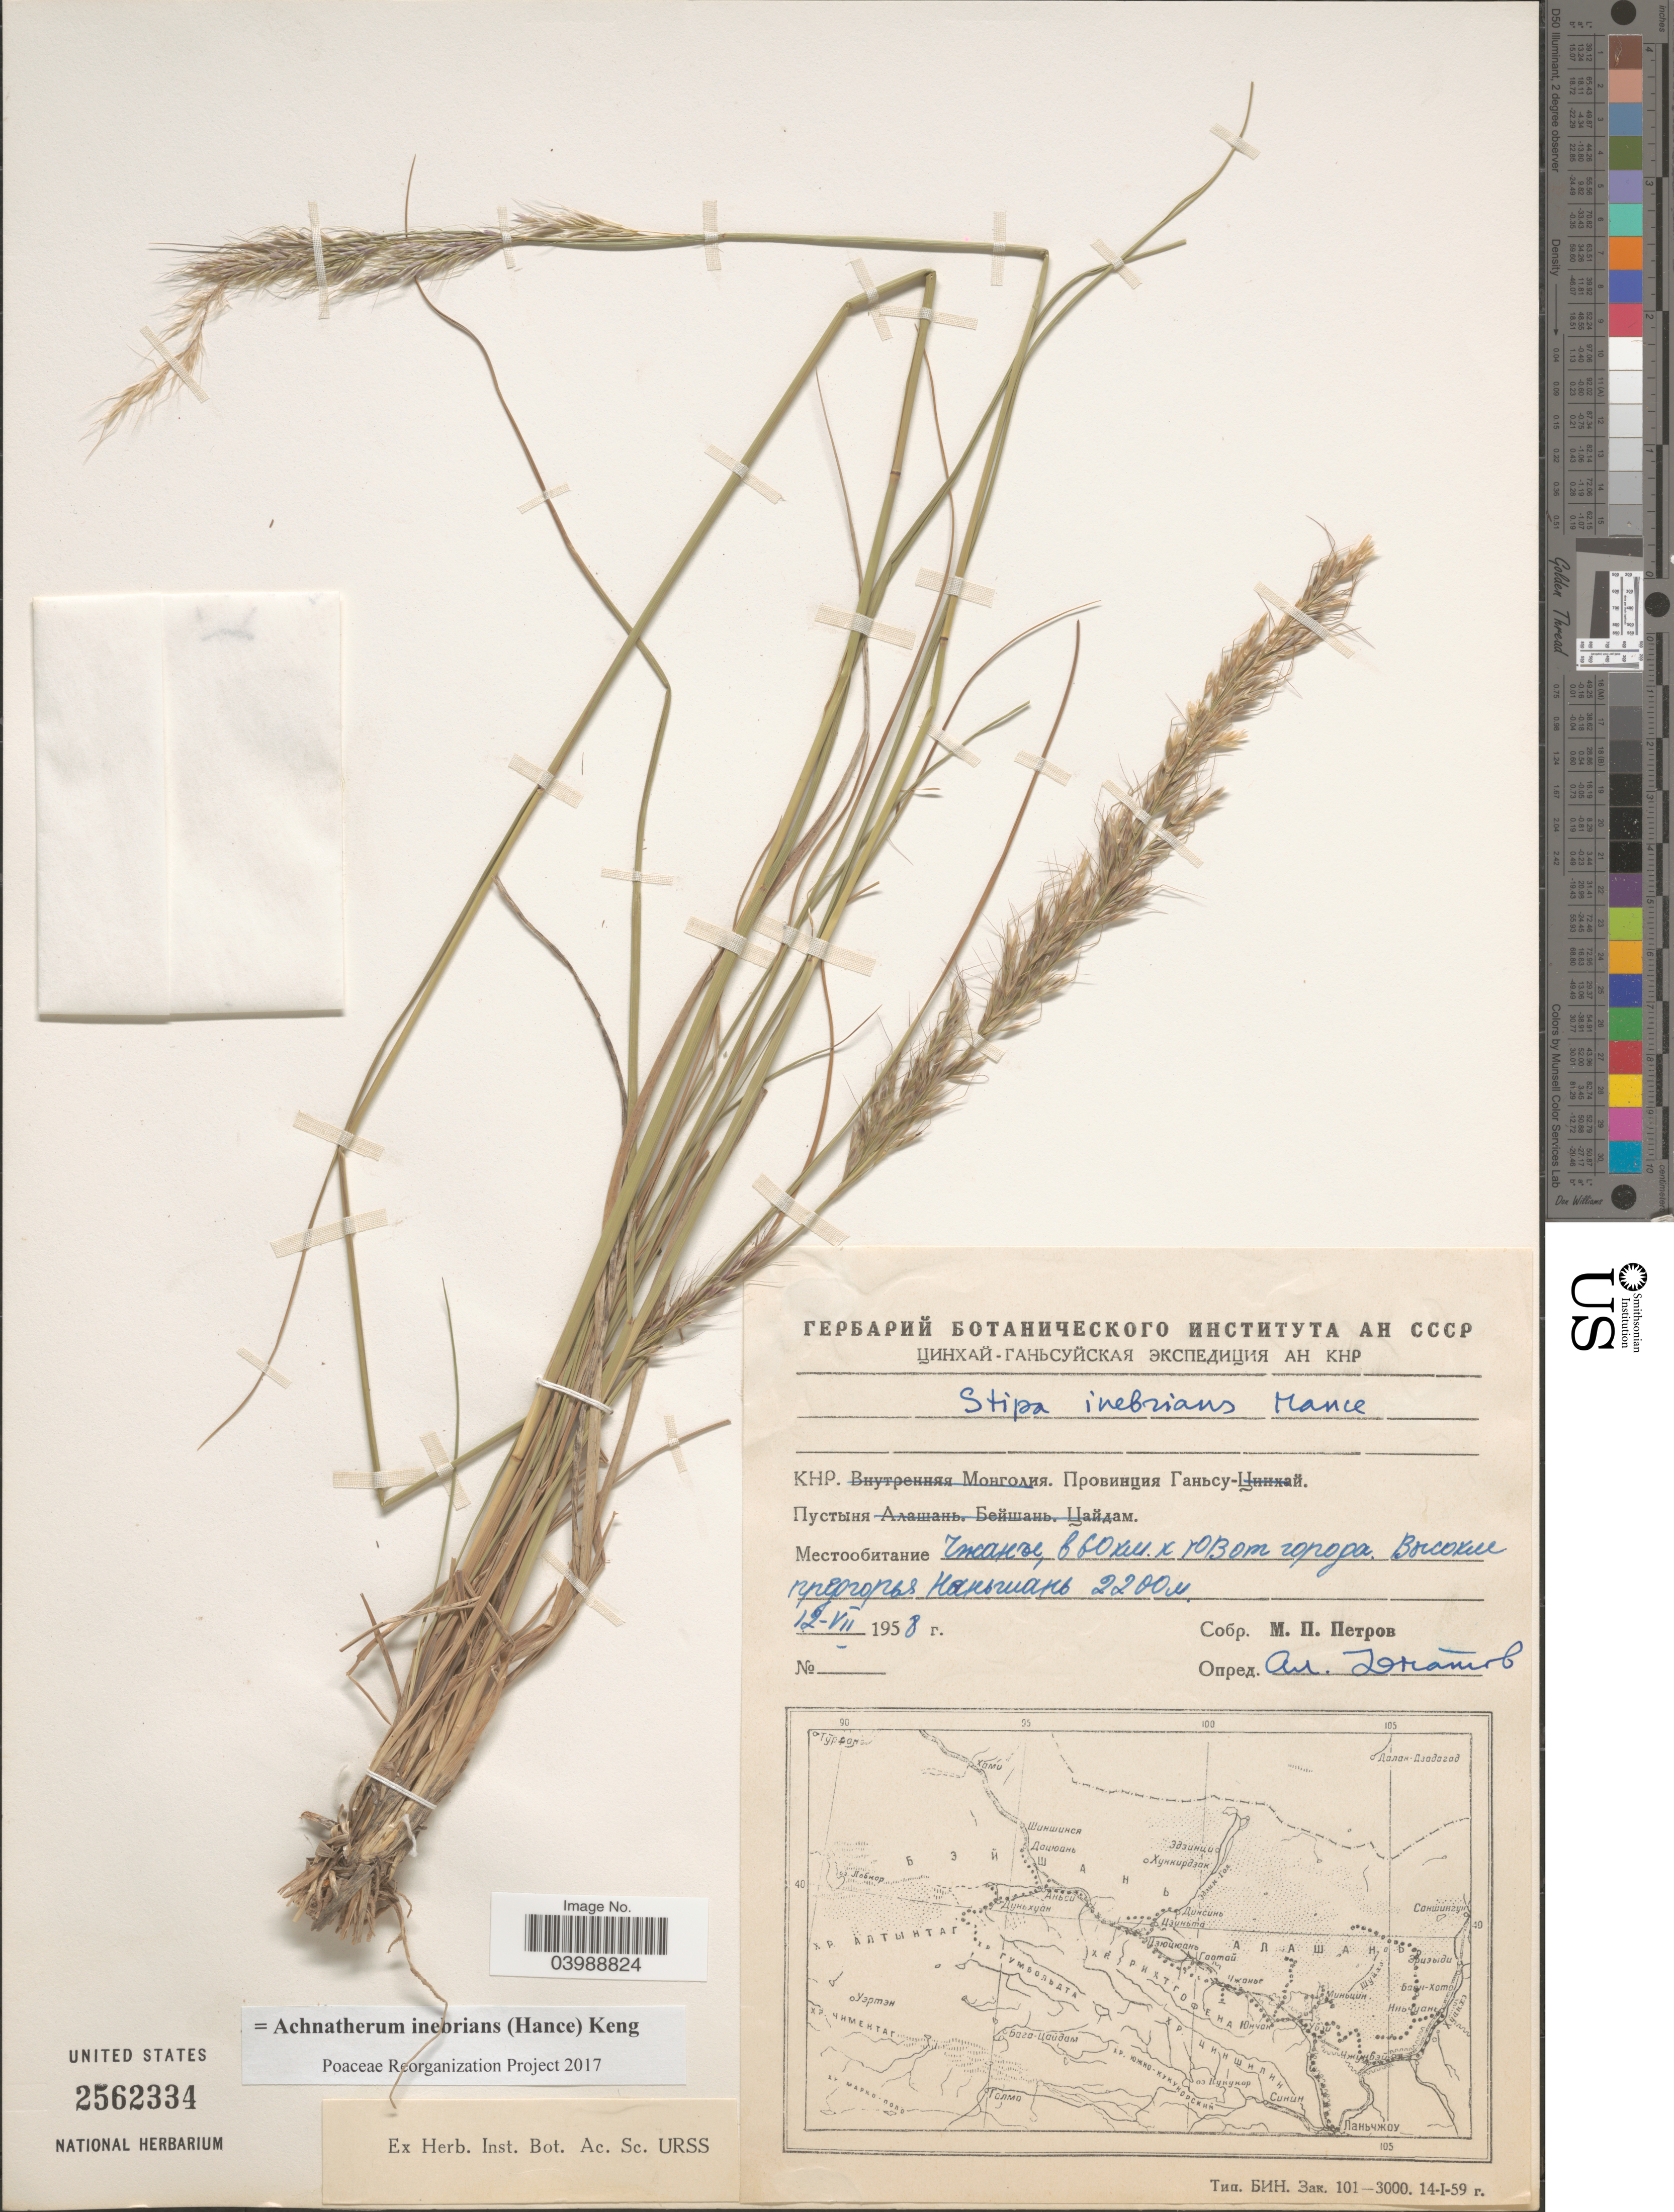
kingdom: Plantae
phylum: Tracheophyta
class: Liliopsida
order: Poales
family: Poaceae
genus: Achnatherum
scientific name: Achnatherum inebrians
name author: (Hance) Keng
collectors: M. Petrov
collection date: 1958-07-12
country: China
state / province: Gansu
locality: Foothills of Nanshan Mts., 60 km SE of Chzhan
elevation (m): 2200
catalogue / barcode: US 2562334